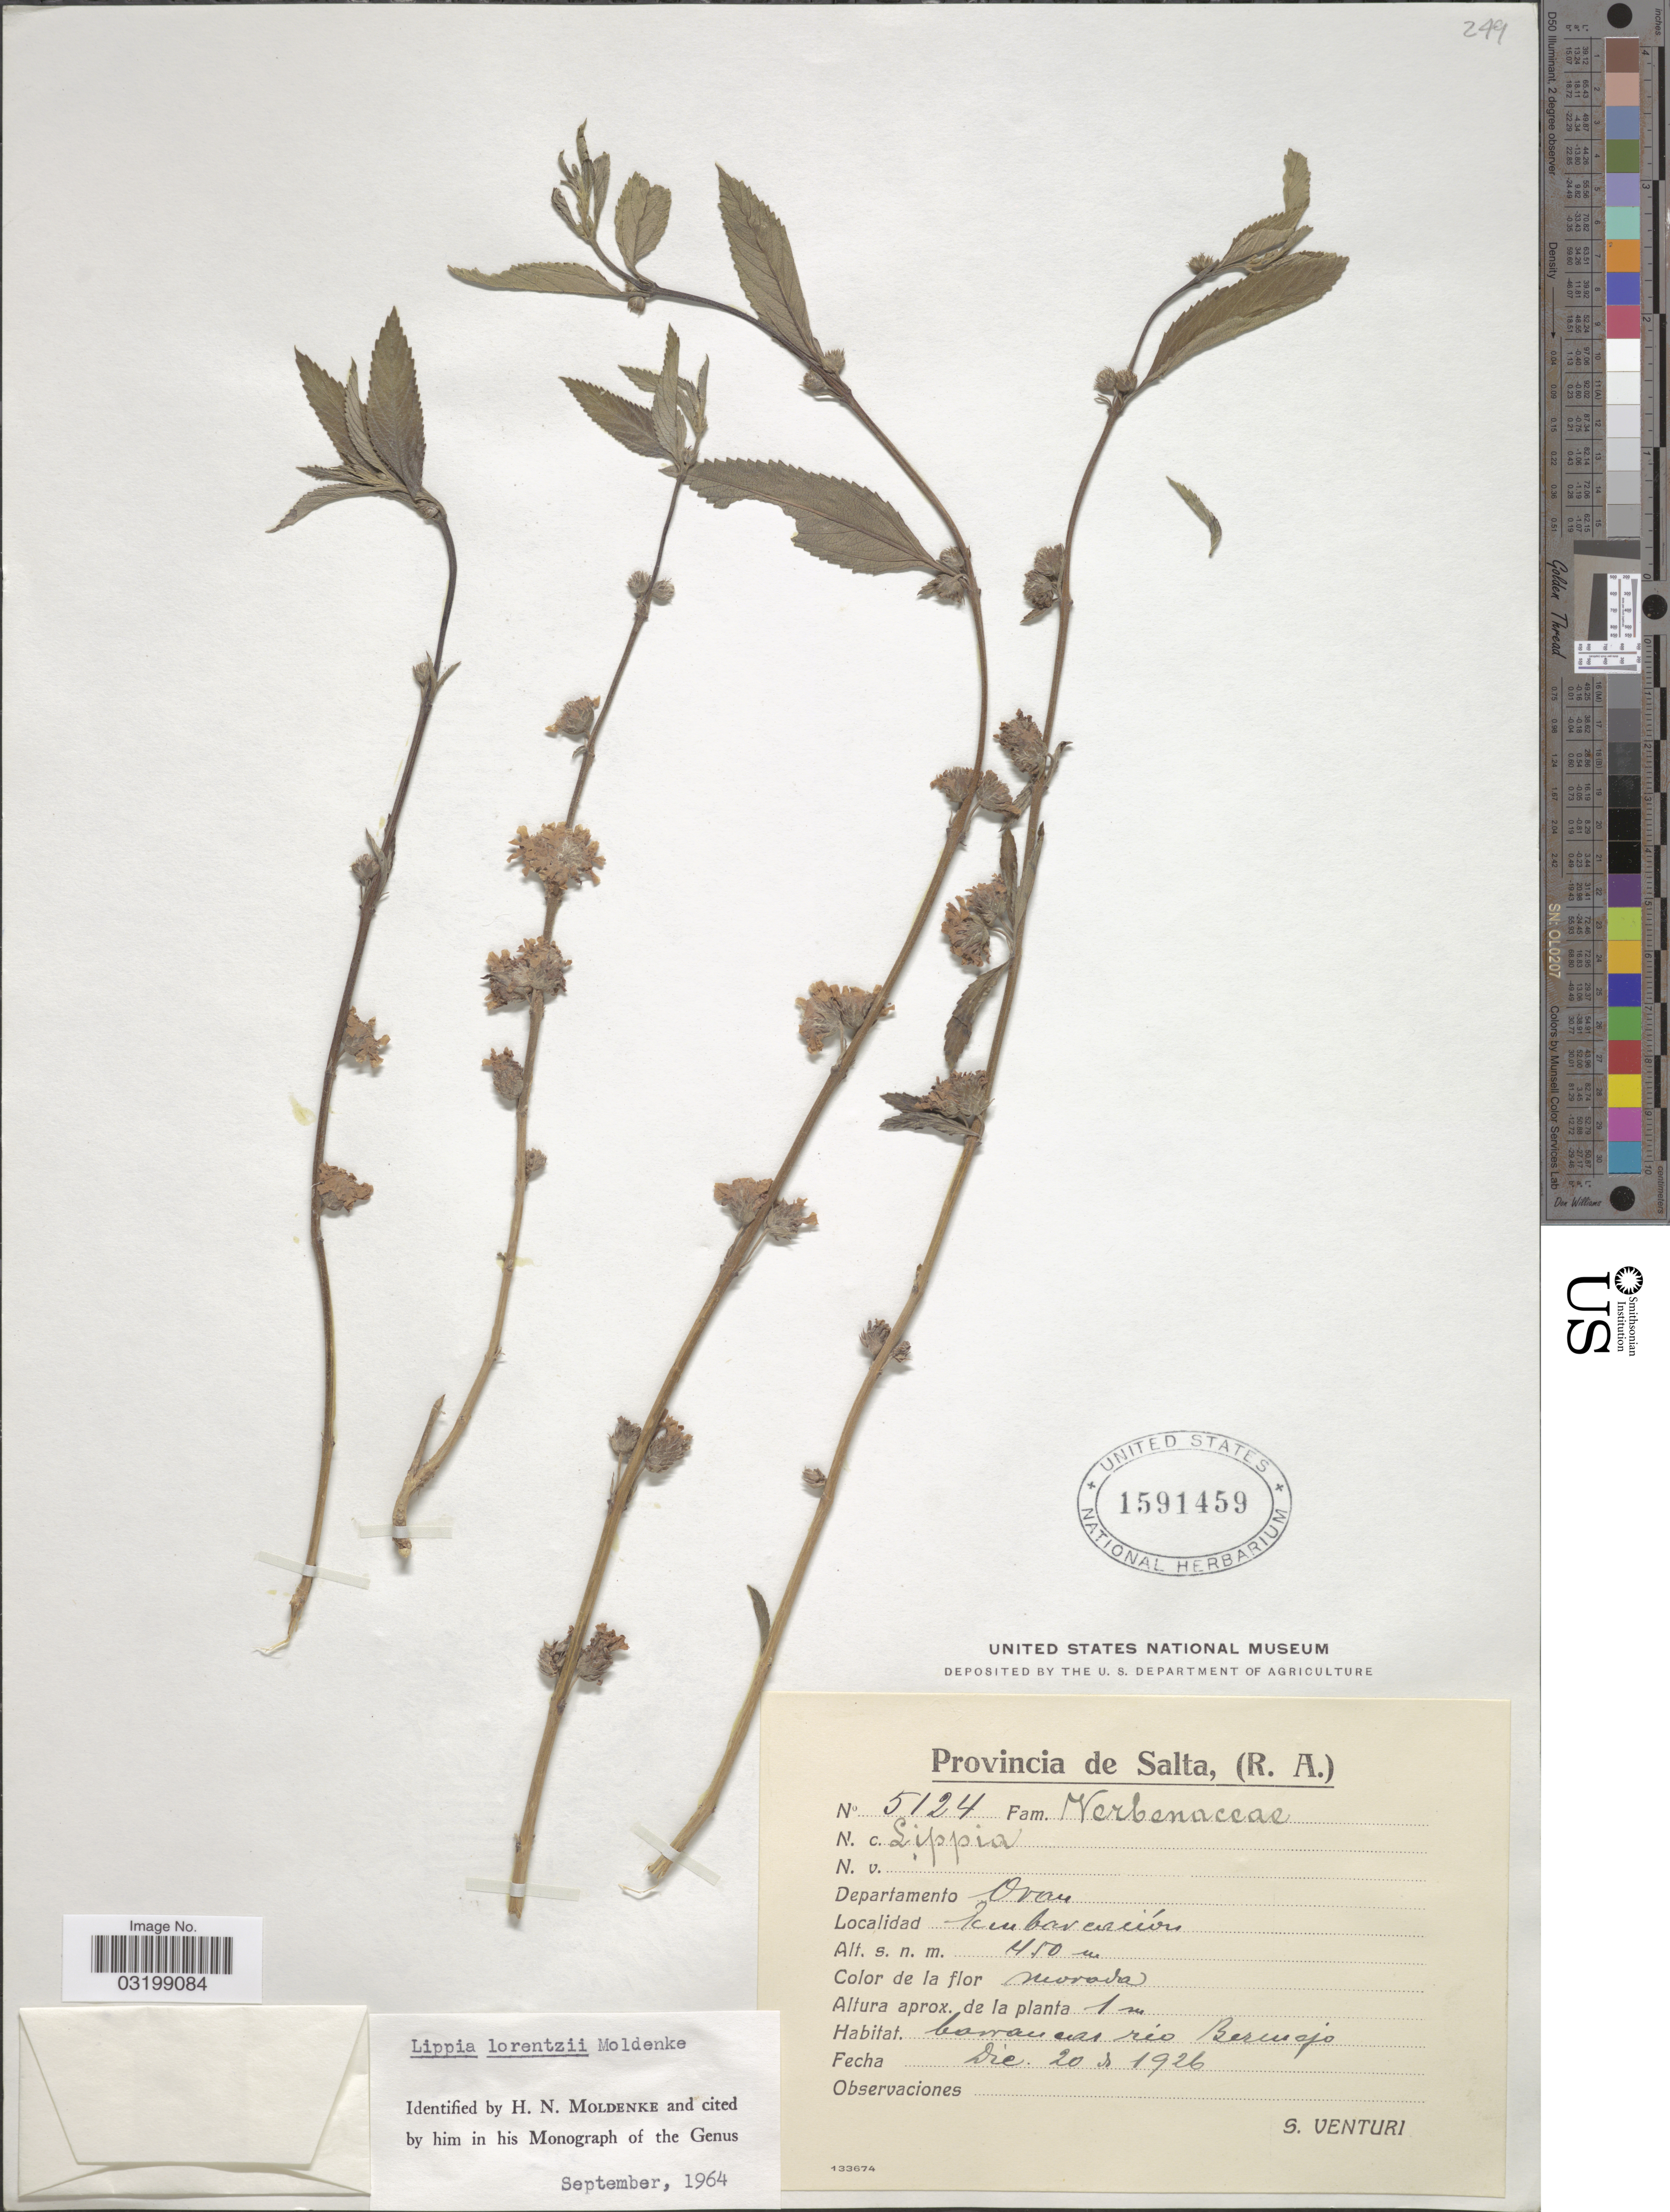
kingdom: Plantae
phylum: Tracheophyta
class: Magnoliopsida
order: Lamiales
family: Verbenaceae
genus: Lippia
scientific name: Lippia lorentzii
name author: Moldenke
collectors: S. Venturi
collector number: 5124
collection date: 1926-12-20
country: Argentina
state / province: Salta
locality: Departamento Oran. Embarcación.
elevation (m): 450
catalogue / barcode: US 1591459